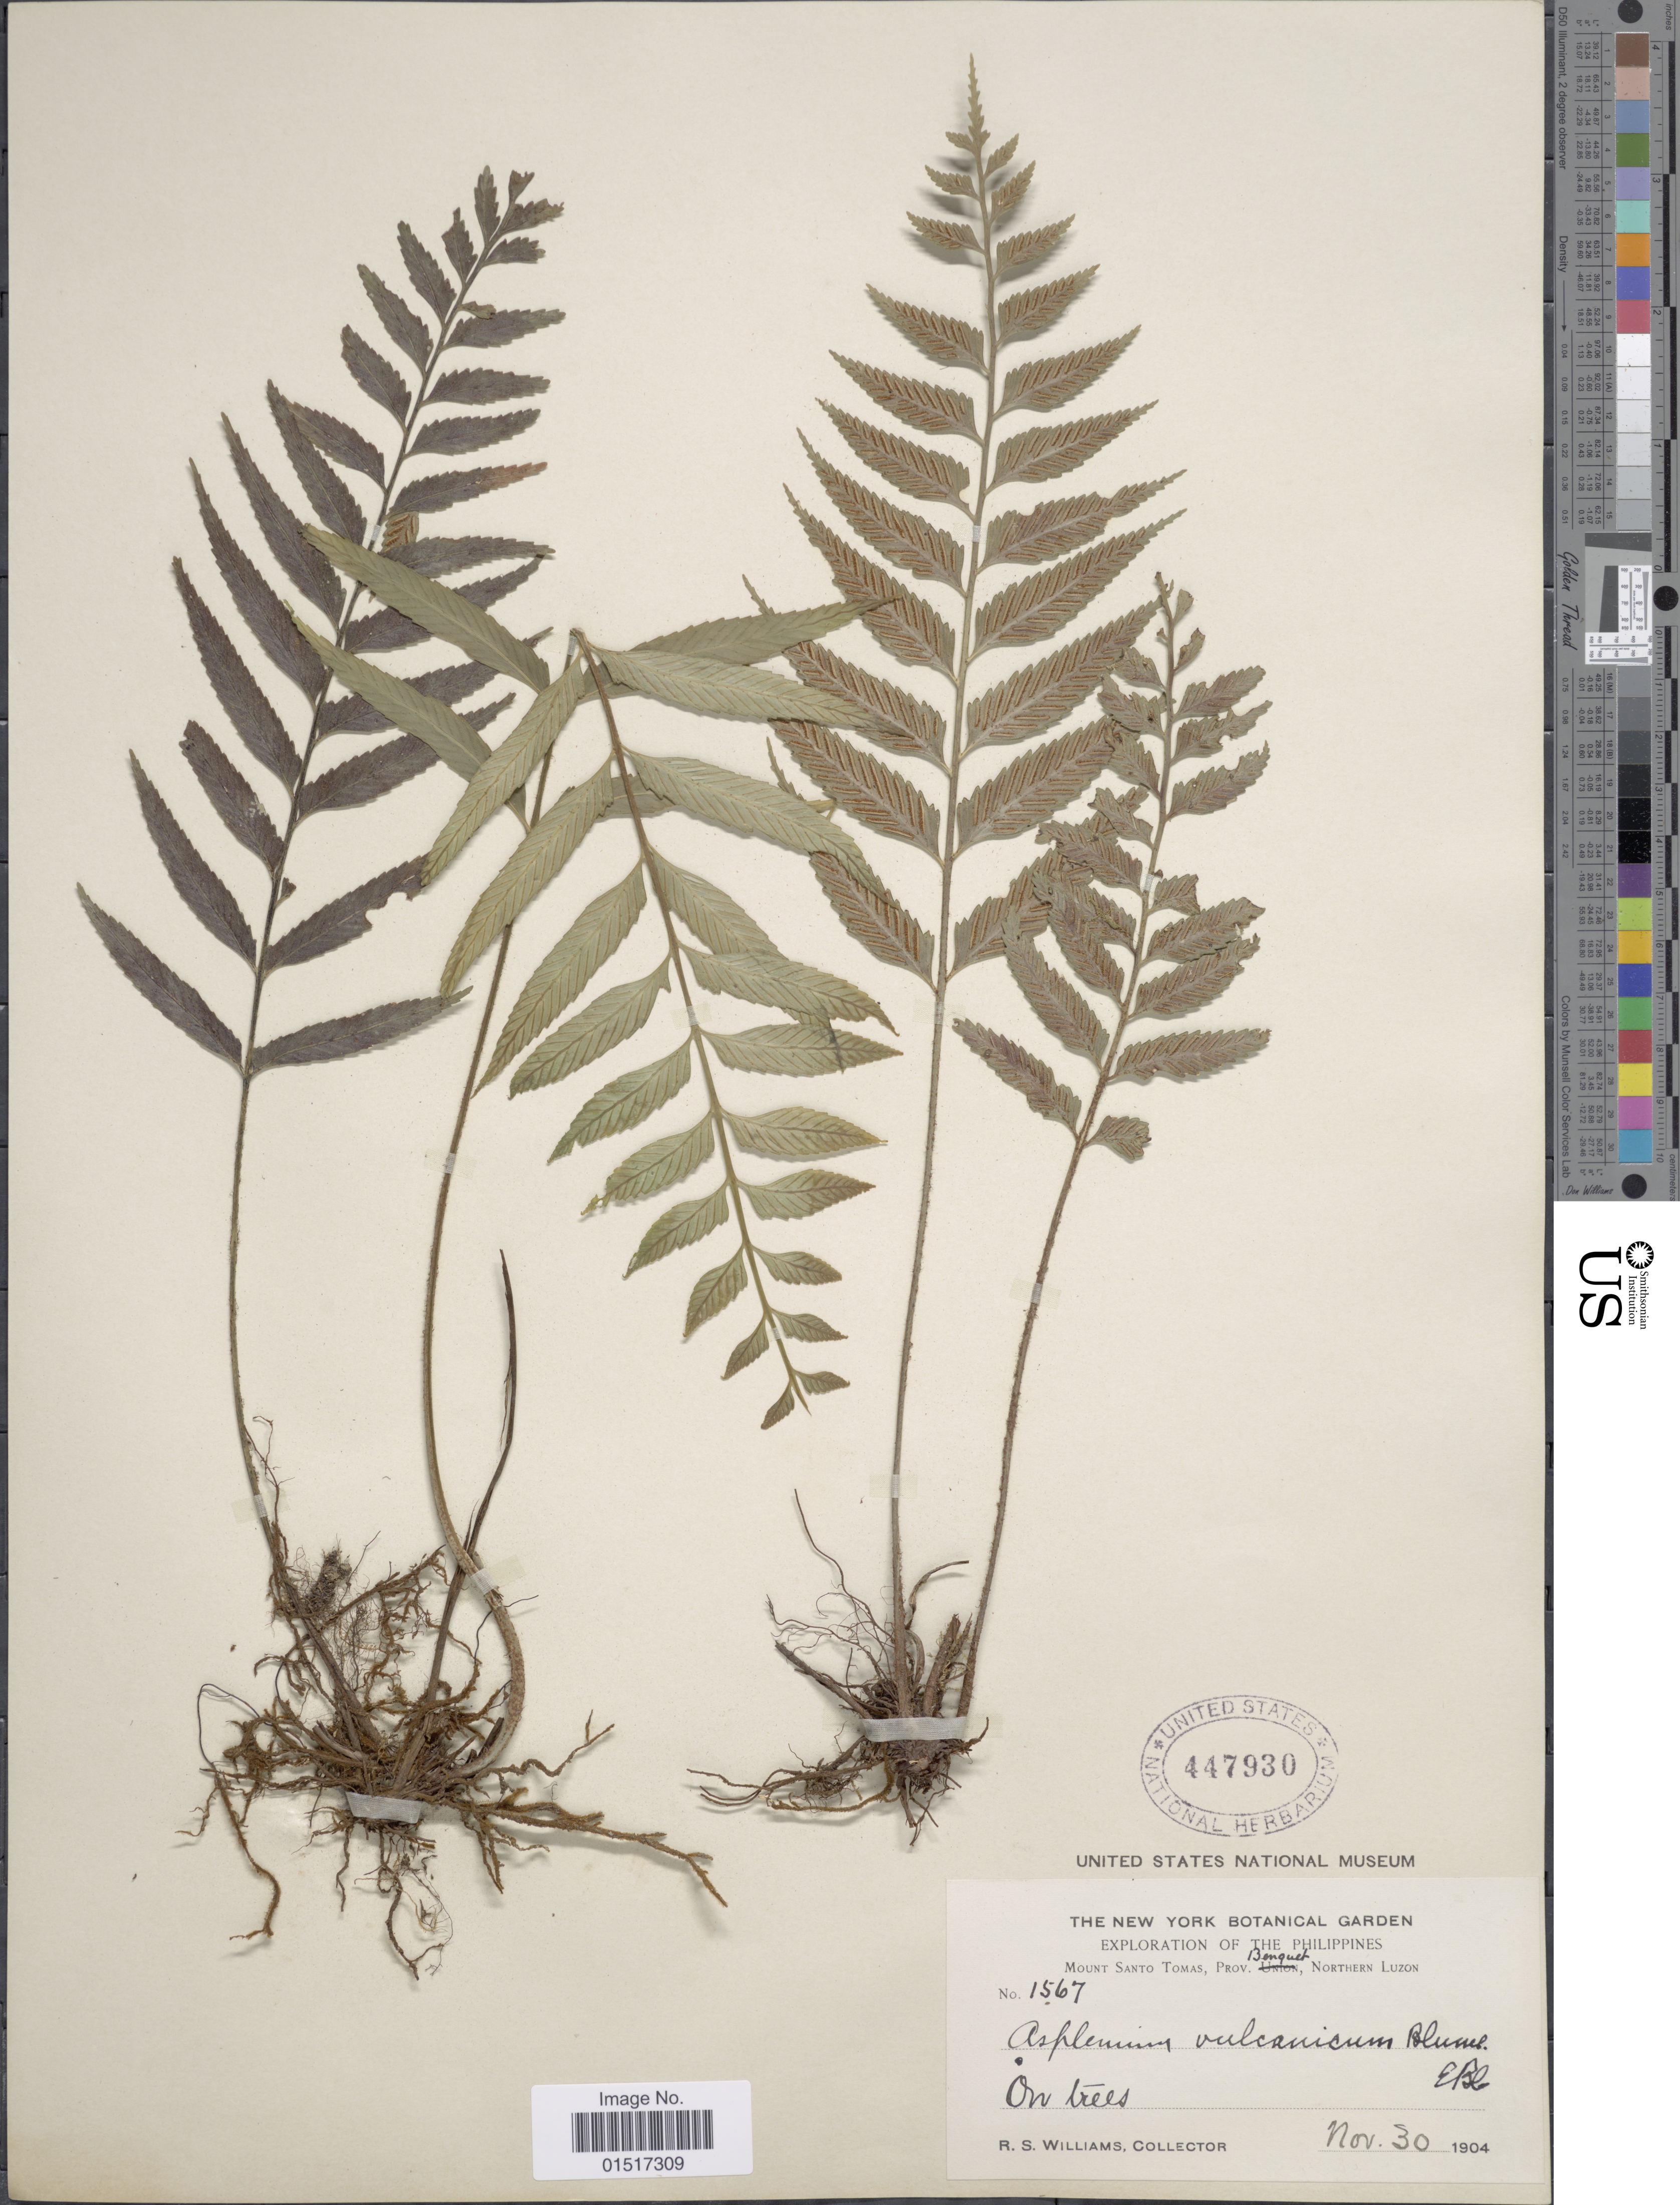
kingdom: Plantae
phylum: Tracheophyta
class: Polypodiopsida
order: Polypodiales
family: Aspleniaceae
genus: Asplenium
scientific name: Asplenium vulcanicum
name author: Blume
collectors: R. S. Williams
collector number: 1567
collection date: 1904-11-30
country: Philippines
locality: Mount Santo Tomas, Prov. Benguet, Northern Luzon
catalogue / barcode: US 447930